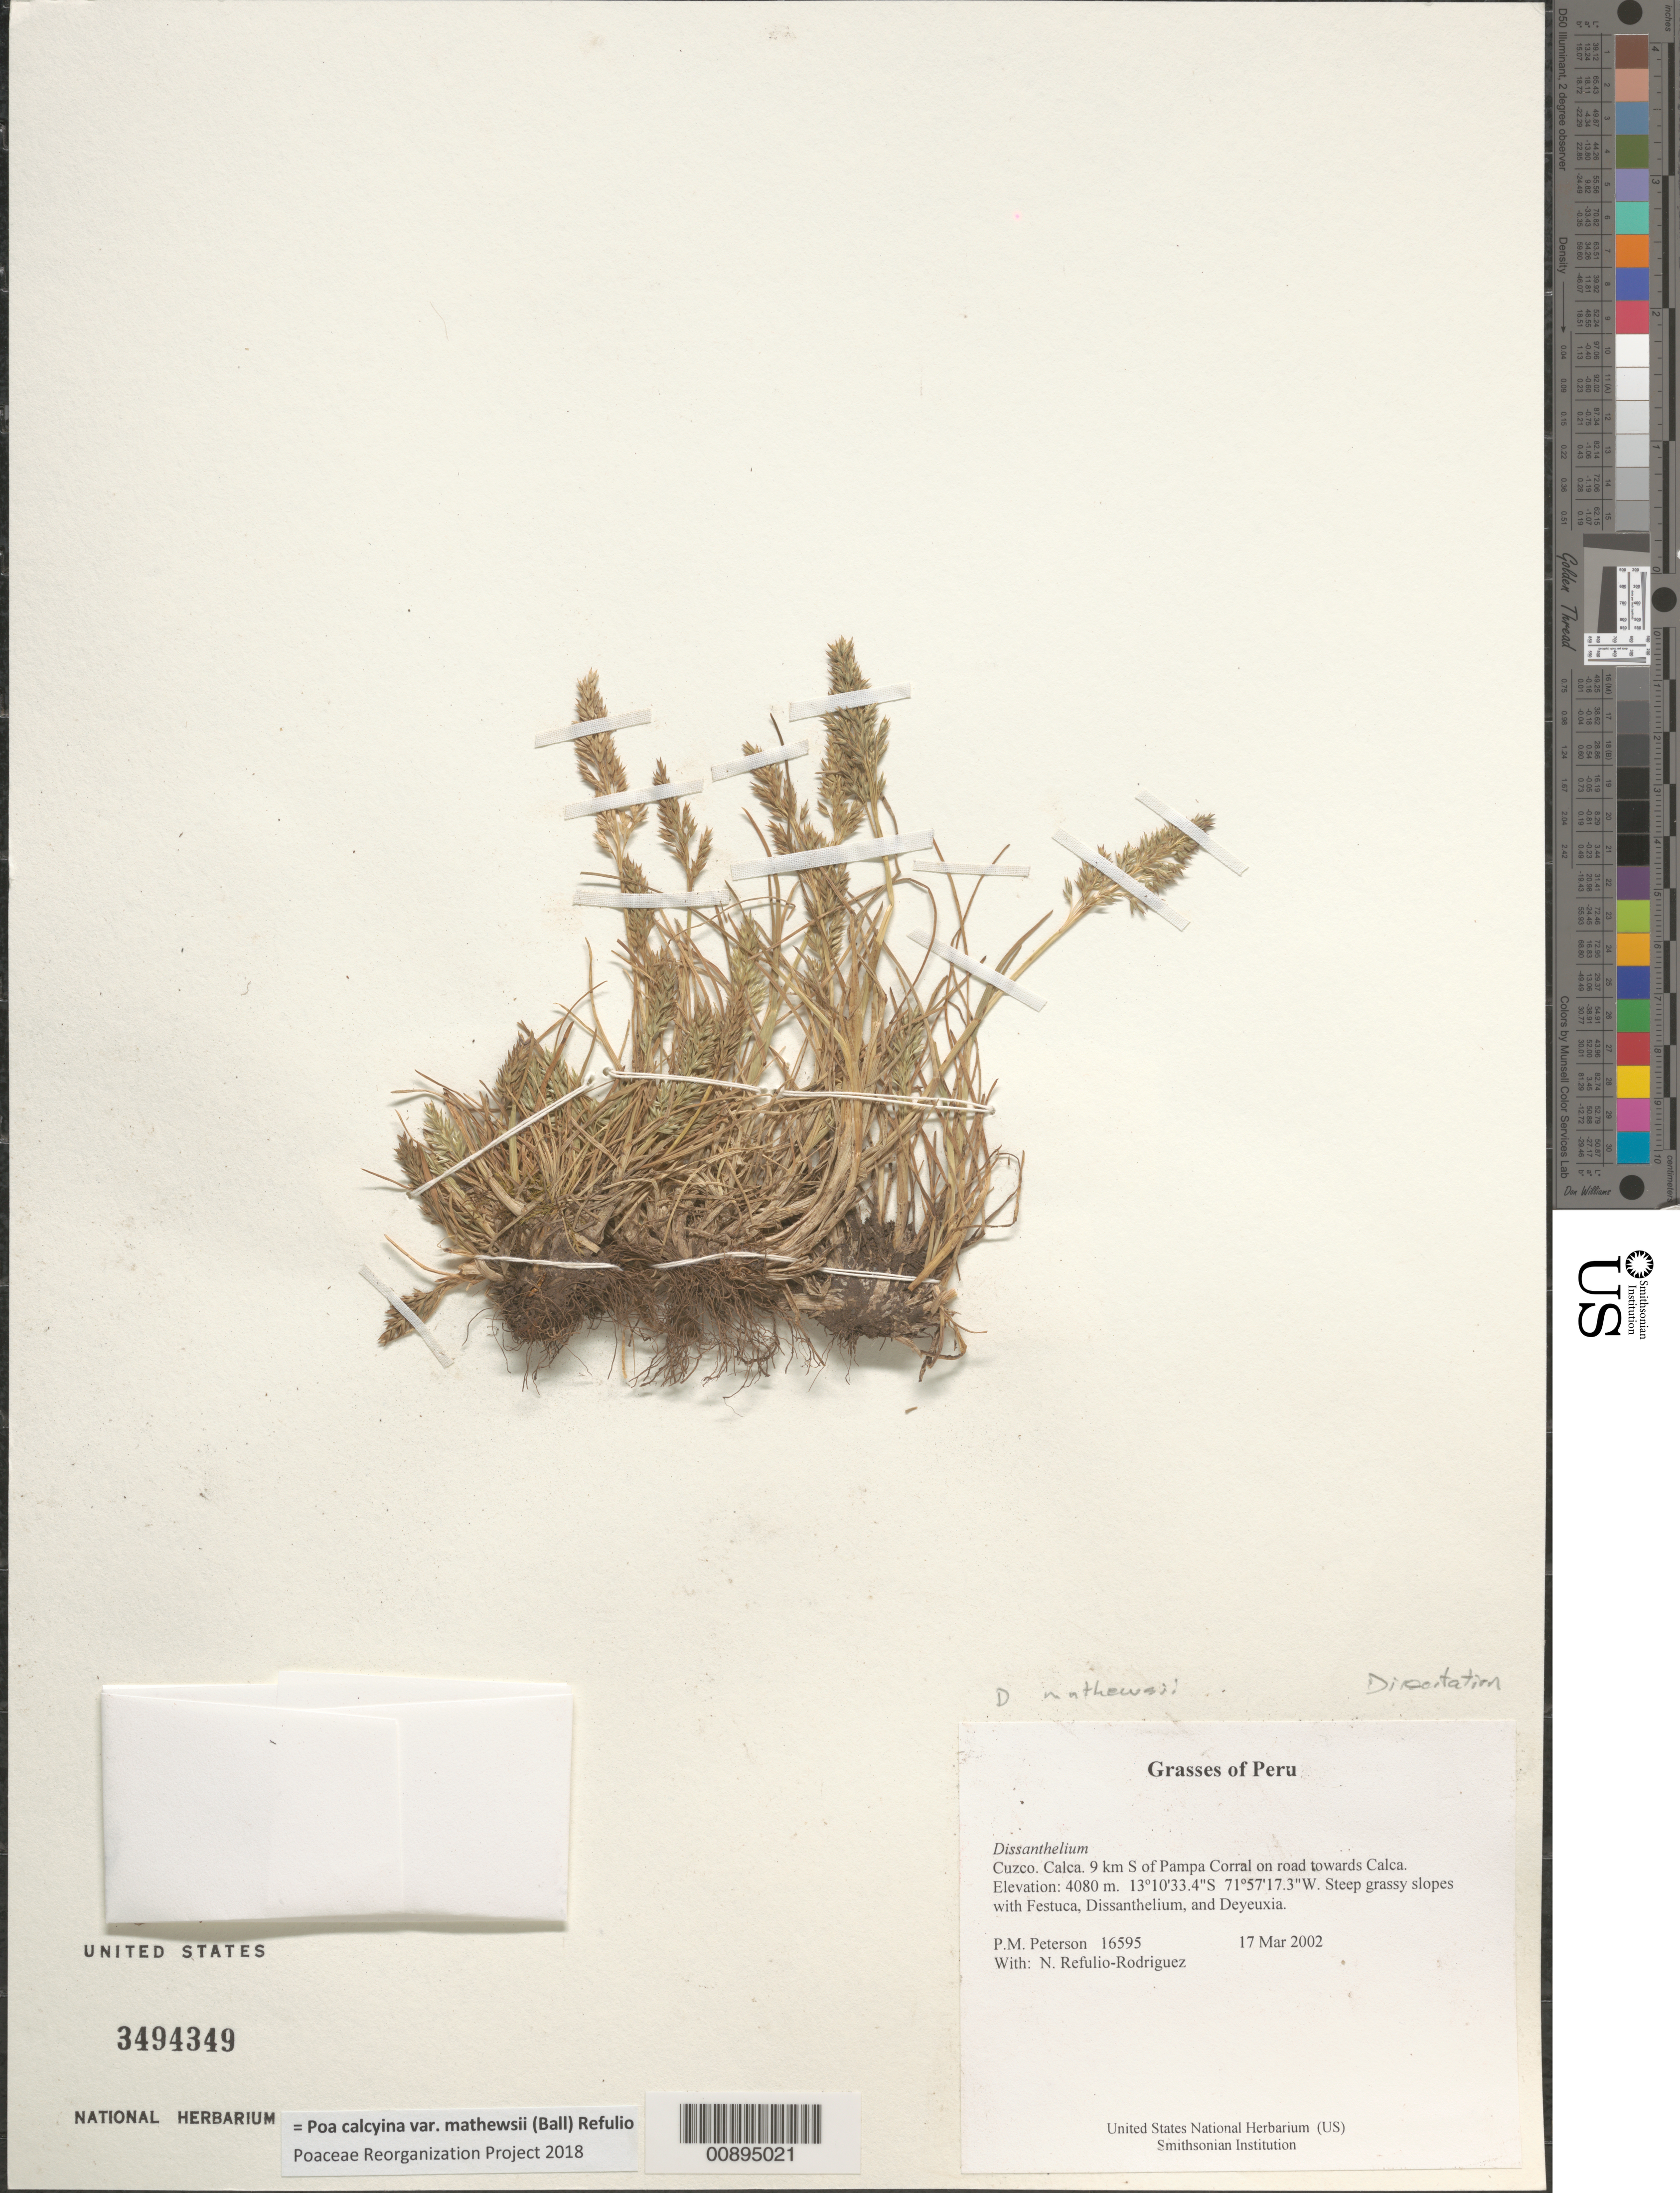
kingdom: Plantae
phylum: Tracheophyta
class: Liliopsida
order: Poales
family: Poaceae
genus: Poa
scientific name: Poa calycina var. mathewsii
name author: (Ball) Refulio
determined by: Poaceae Reorganization Project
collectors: P. M. Peterson & N. Refulio-Rodríguez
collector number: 16595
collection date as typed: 17 Mar 2002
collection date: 2002-03-17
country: Peru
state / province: Cusco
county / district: Calca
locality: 9 km S of Pampa Corral on road towards Calca.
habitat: Steep grassy slopes with ~Festuca, Dissanthelium, and Deyeuxia~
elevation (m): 4080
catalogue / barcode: US 3494349